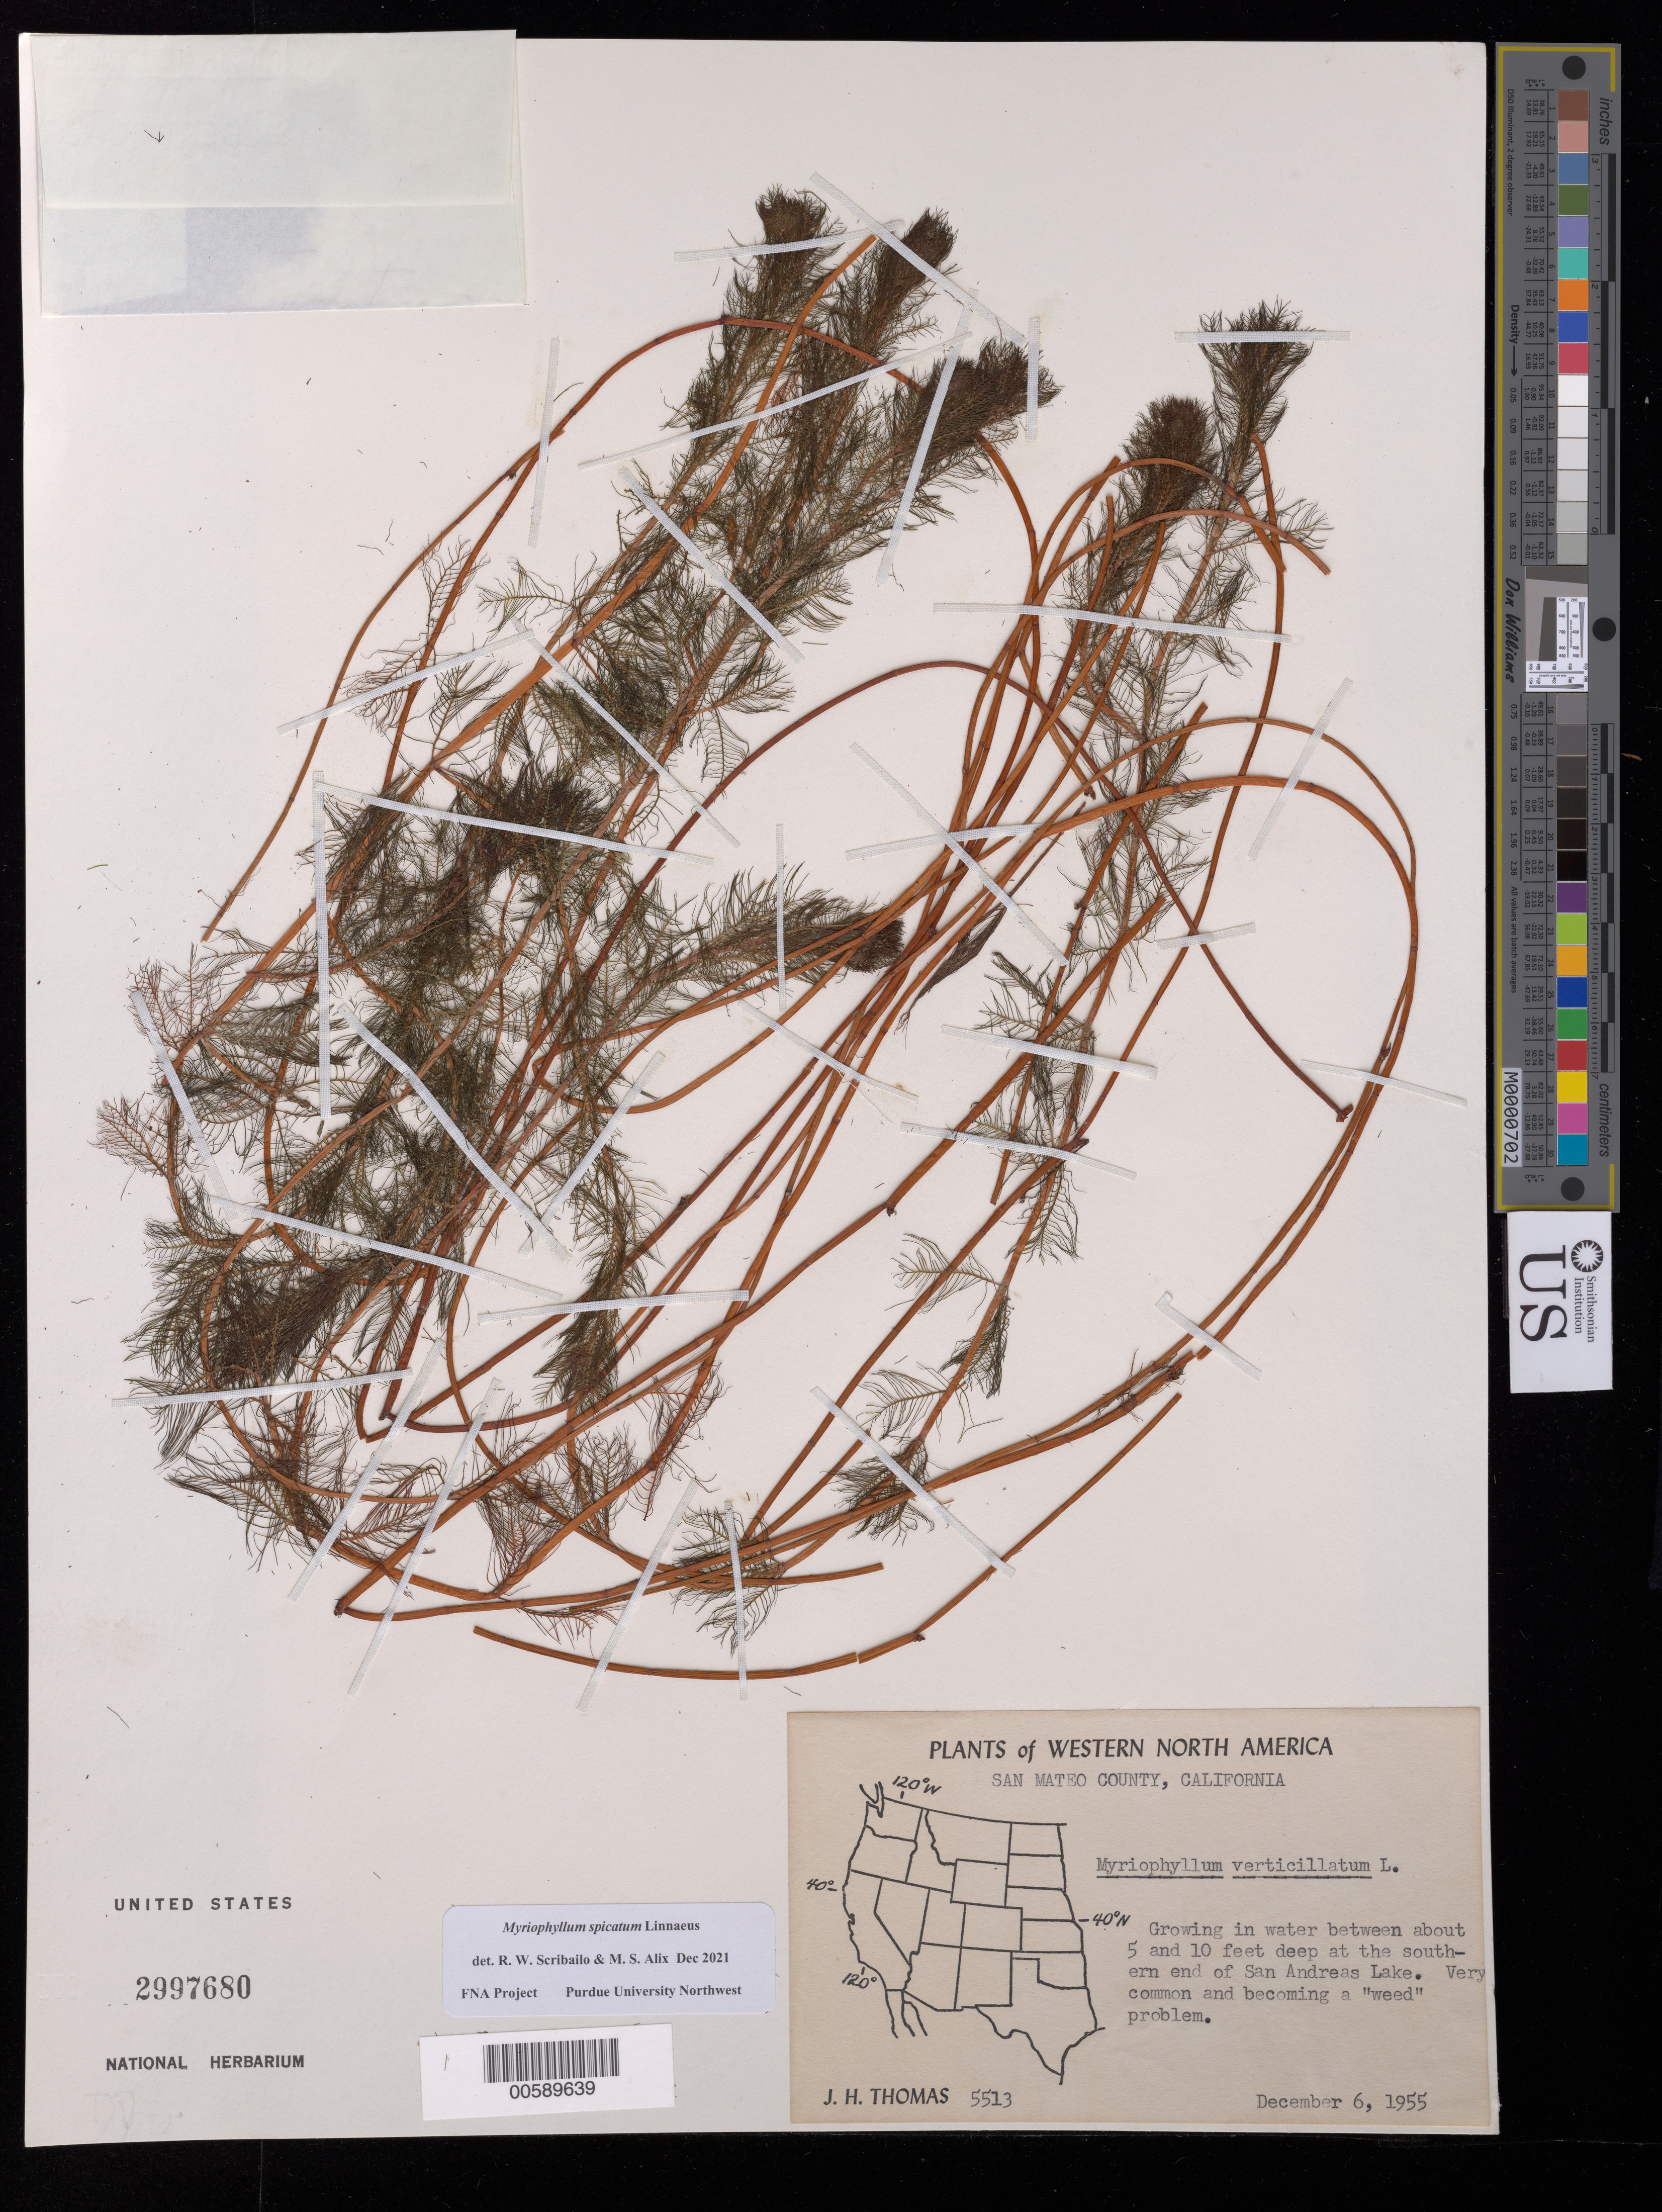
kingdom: Plantae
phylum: Tracheophyta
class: Magnoliopsida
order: Saxifragales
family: Haloragaceae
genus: Myriophyllum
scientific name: Myriophyllum spicatum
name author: L.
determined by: Scribailo, R. W.; Alix, M. S.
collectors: J. H. Thomas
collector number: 5513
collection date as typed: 06 Dec 1955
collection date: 1955-12-06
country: United States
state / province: California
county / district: San Mateo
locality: San Andreas Lake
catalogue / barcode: US 2997680